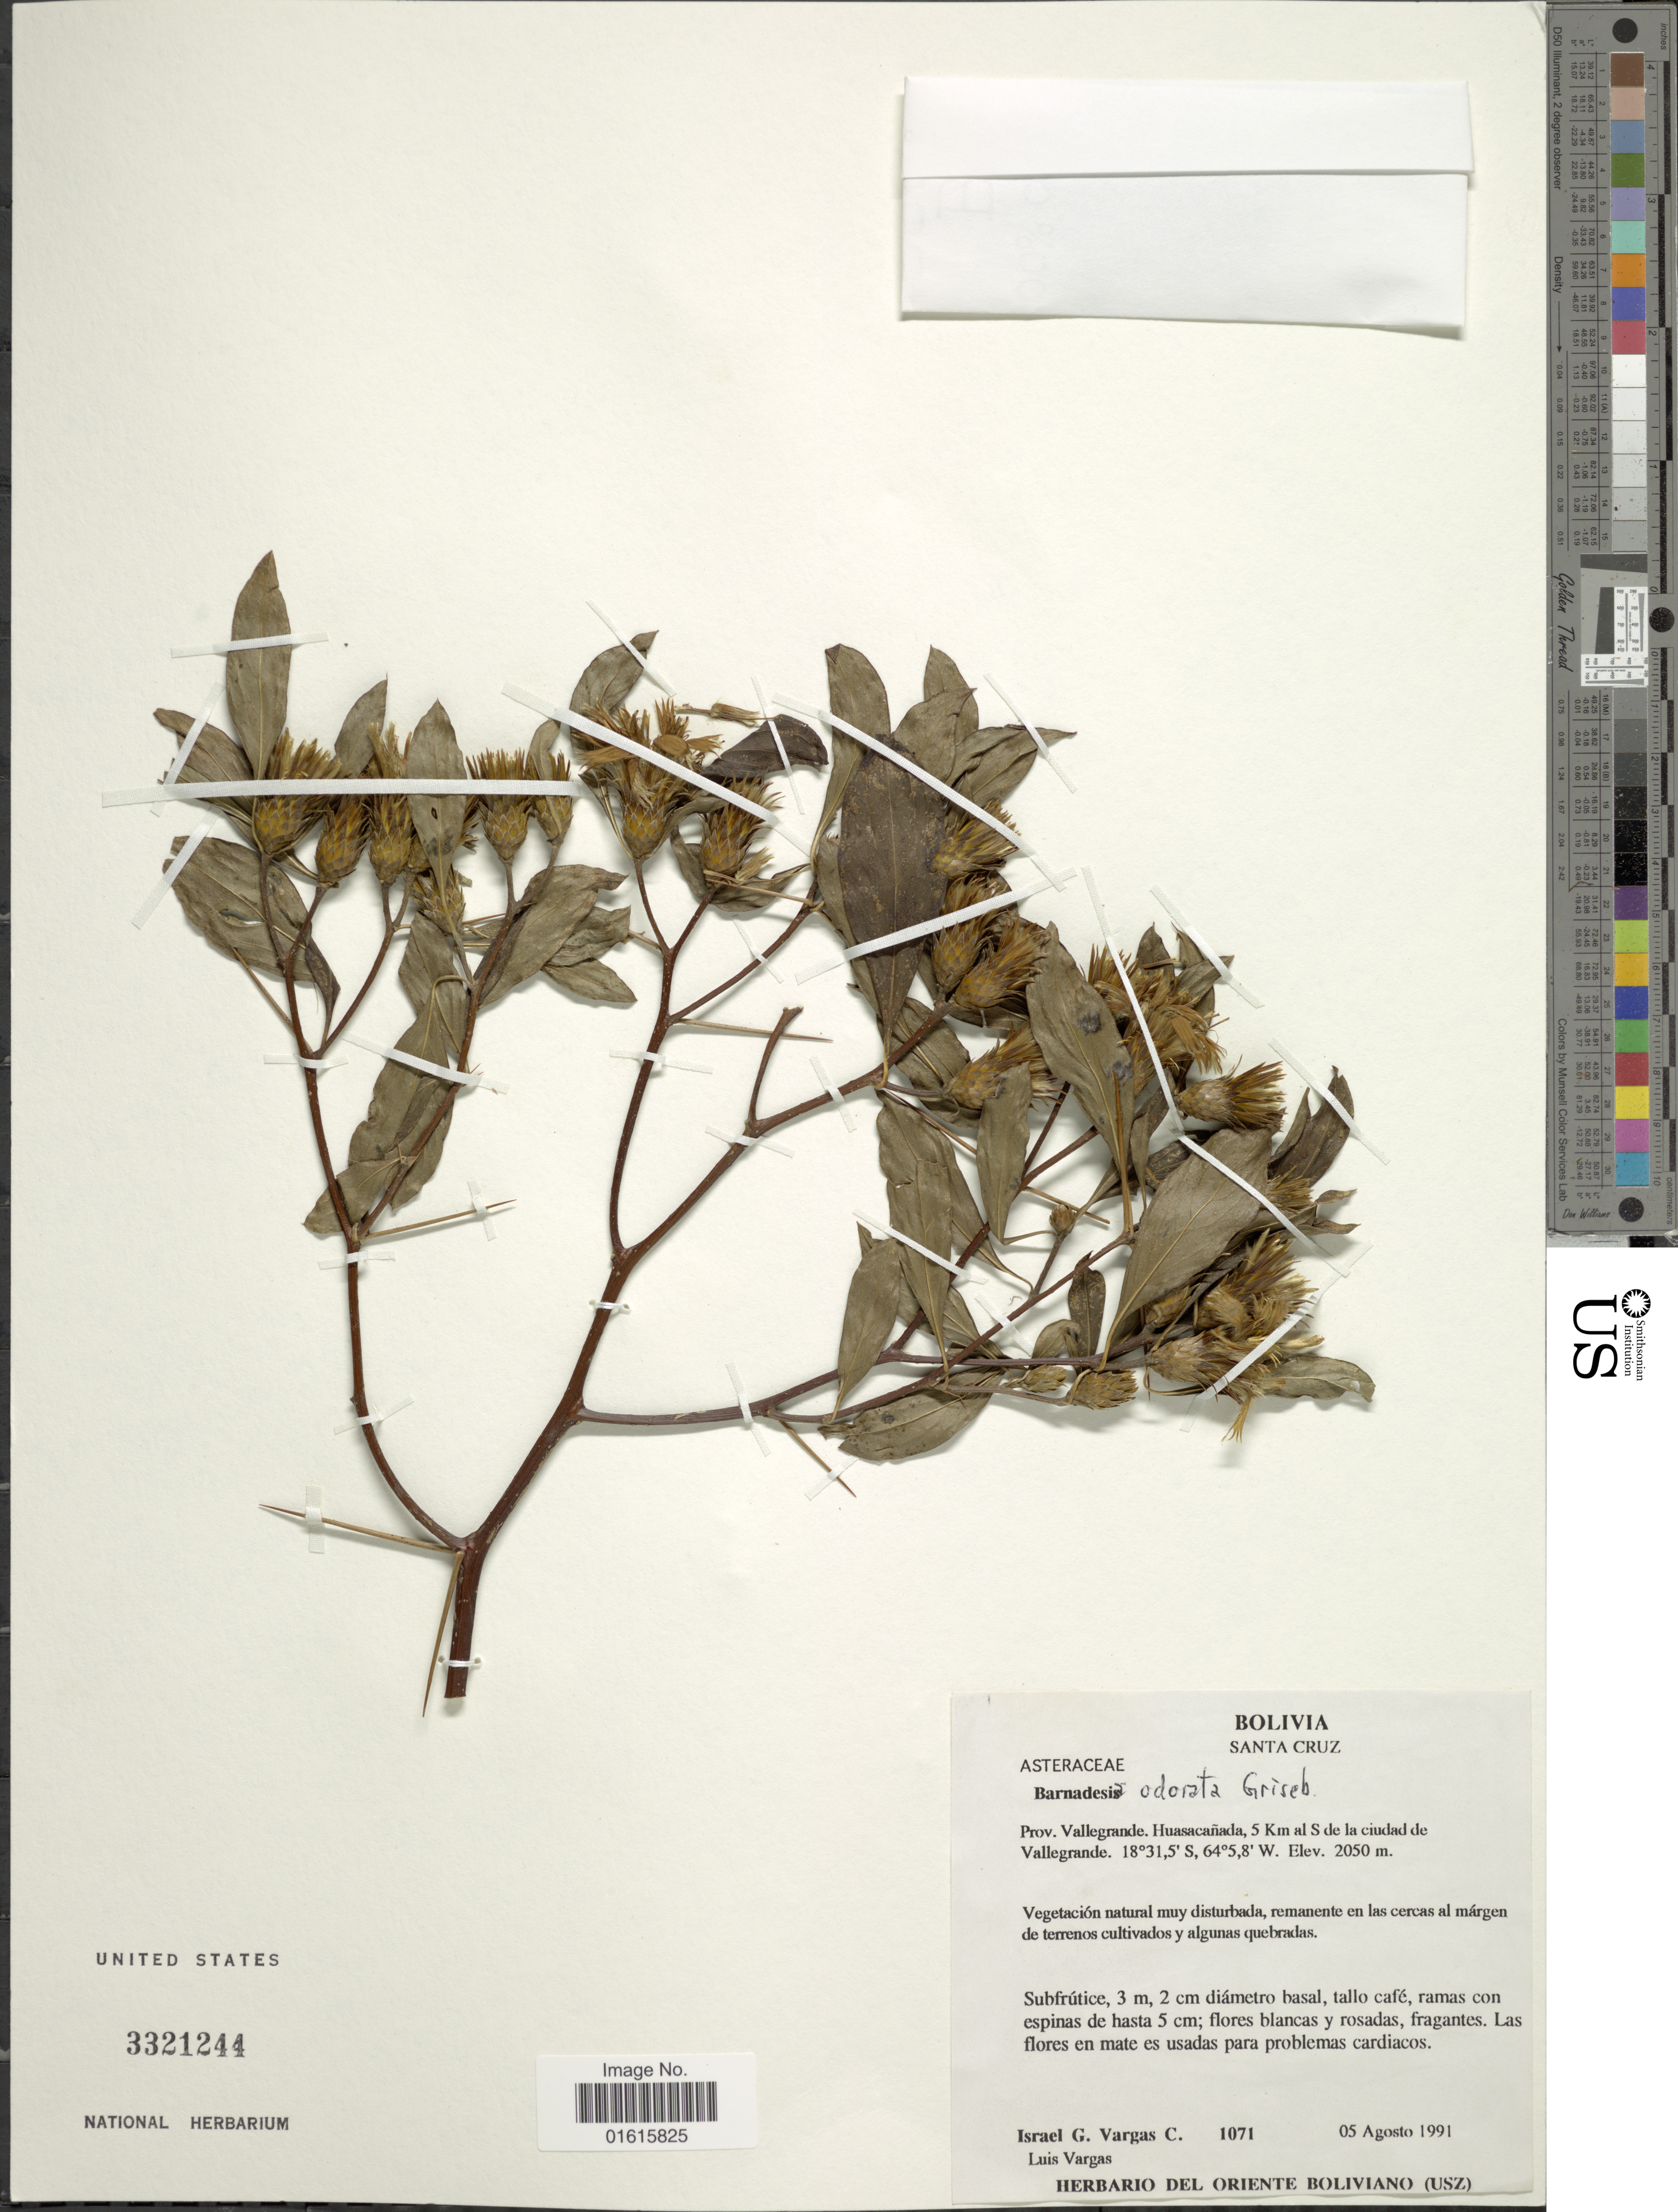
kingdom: Plantae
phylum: Tracheophyta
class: Magnoliopsida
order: Asterales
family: Asteraceae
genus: Barnadesia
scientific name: Barnadesia odorata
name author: Griseb.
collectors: I. G. Vargas C.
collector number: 1071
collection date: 1991-08-05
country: Bolivia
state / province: Santa Cruz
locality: Prov. Vallegrande. Huasacanada, 5 km al S de la ciudad de Vallegrande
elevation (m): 2050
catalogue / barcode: US 3321244